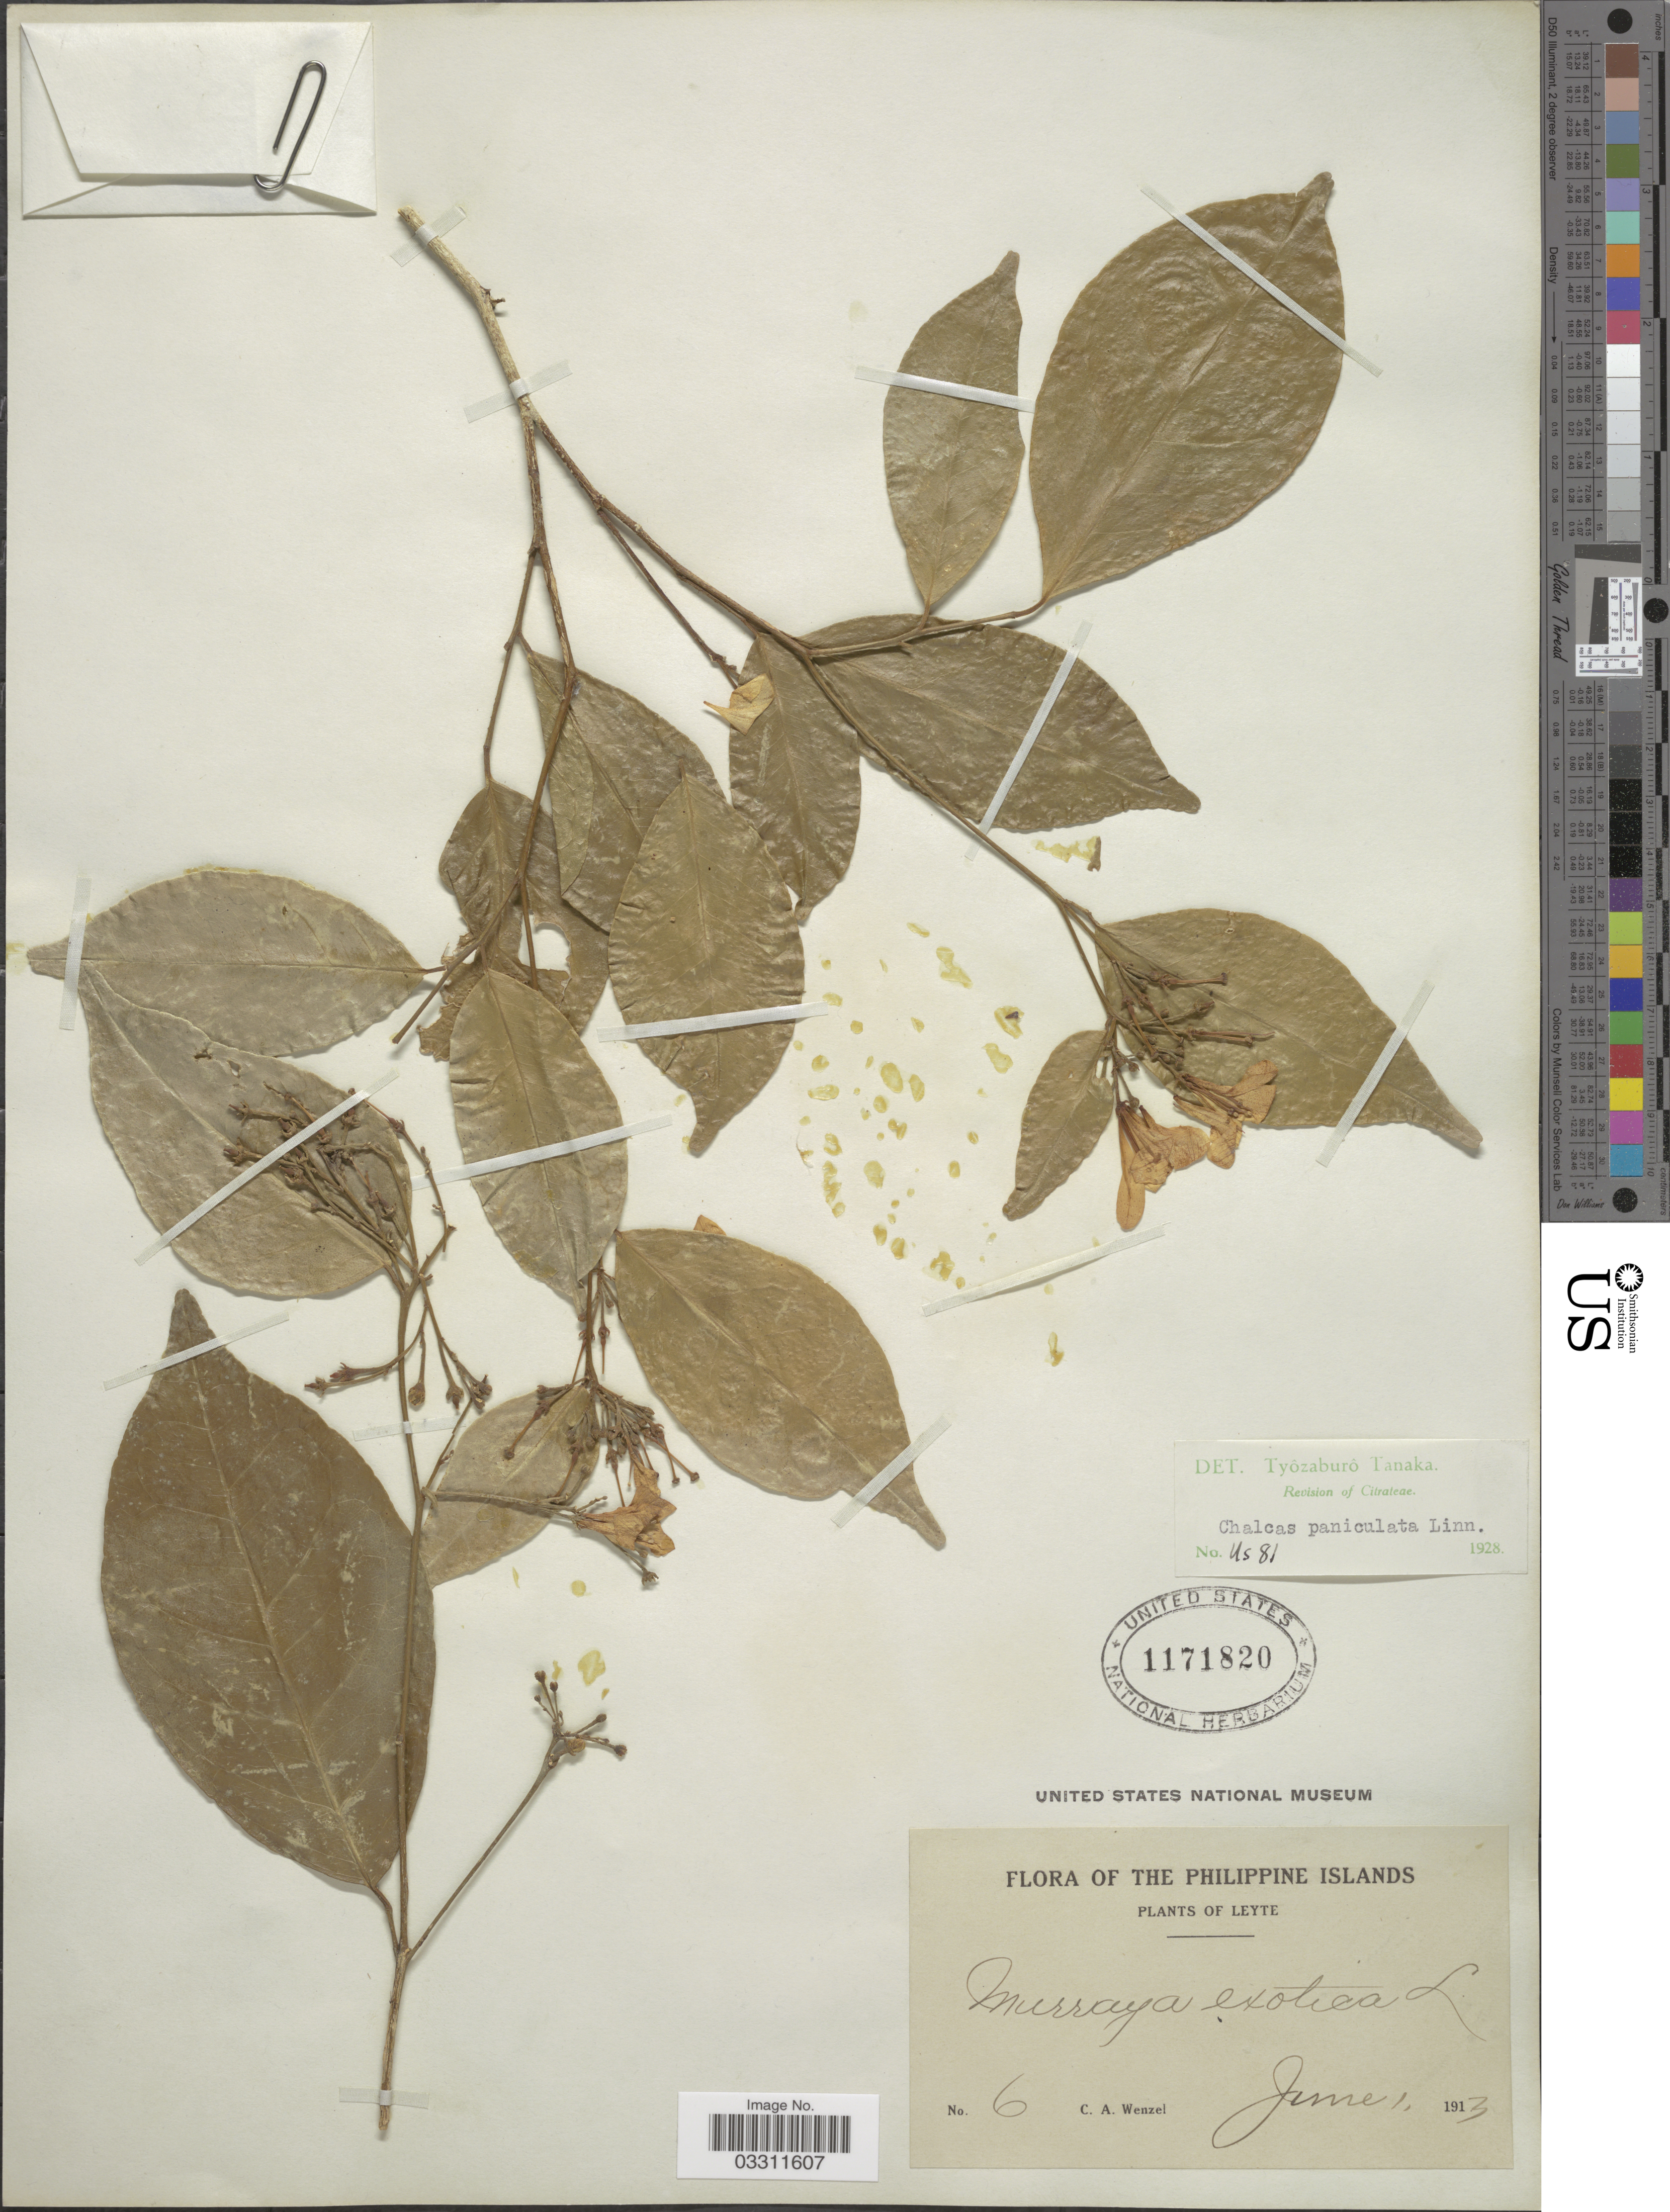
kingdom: Plantae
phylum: Tracheophyta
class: Magnoliopsida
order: Sapindales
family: Rutaceae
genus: Murraya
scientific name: Murraya paniculata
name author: (L.) Jack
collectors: C. Wenzel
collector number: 6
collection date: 1913-06-01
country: Philippines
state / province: Eastern Visayas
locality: The Philippine Islands. Leyte.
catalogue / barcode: US 1171820